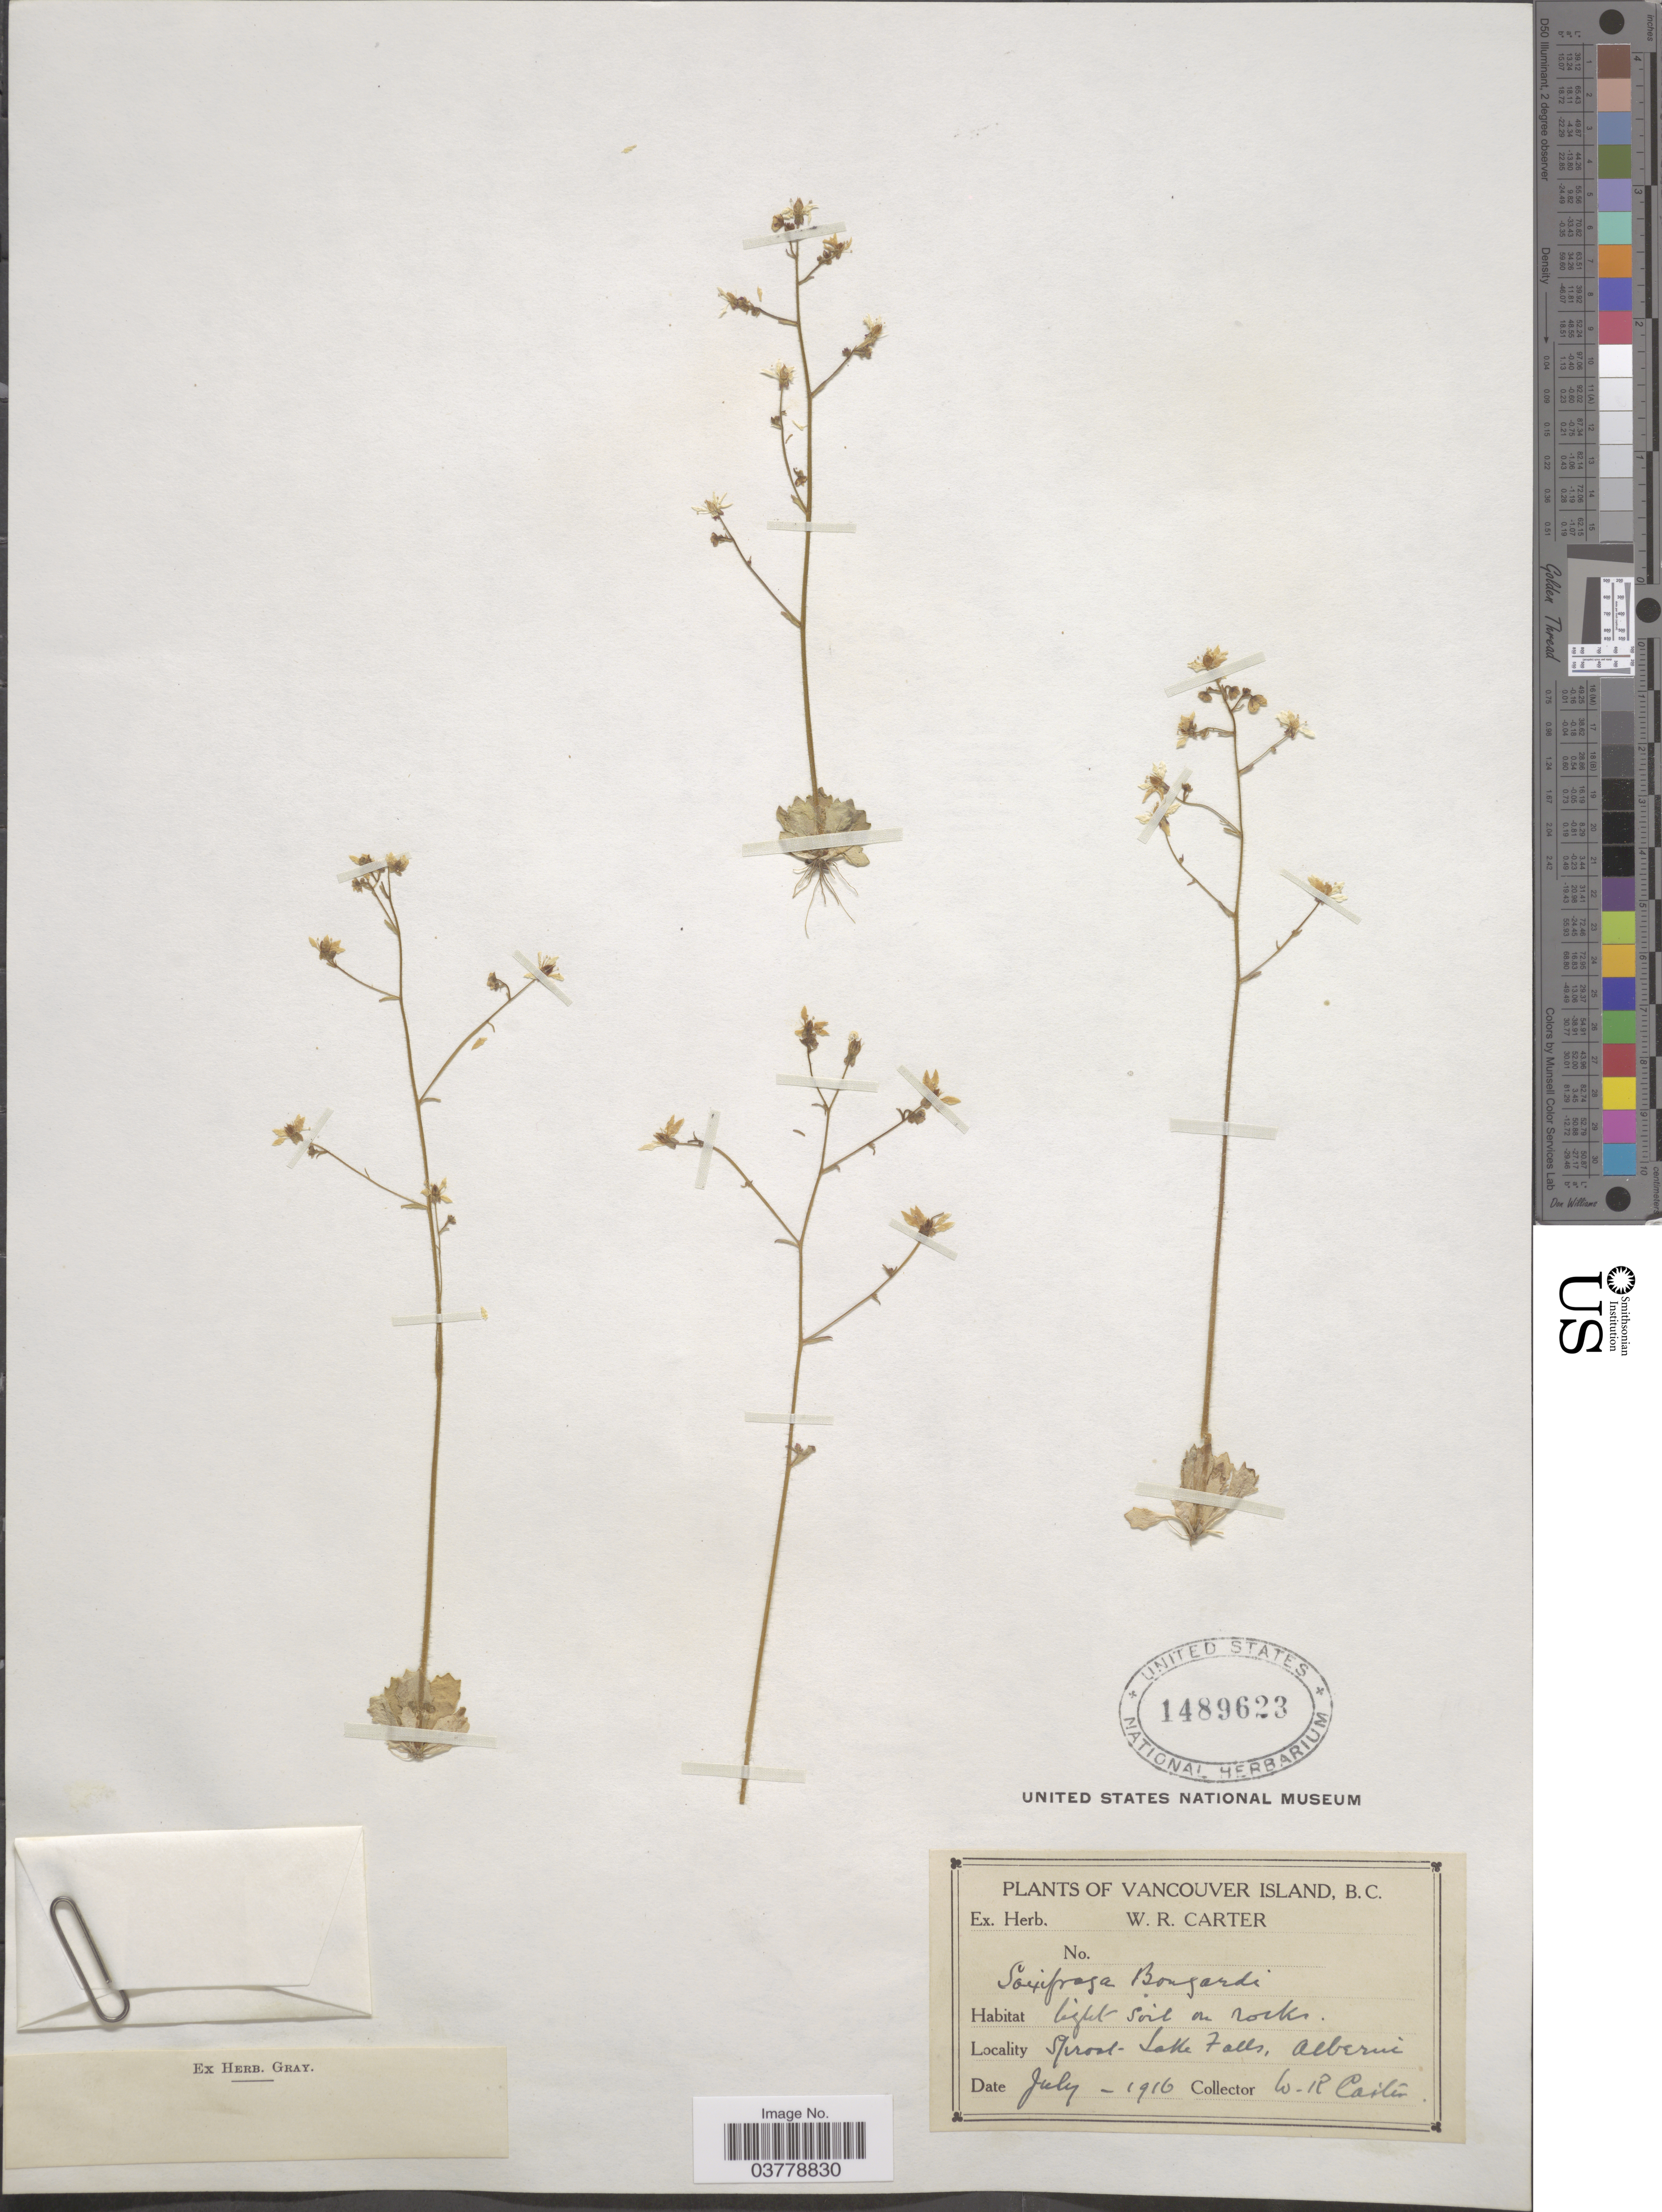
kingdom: Plantae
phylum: Tracheophyta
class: Magnoliopsida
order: Saxifragales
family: Saxifragaceae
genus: Micranthes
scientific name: Micranthes ferruginea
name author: (Graham) Brouillet & Gornall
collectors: W. R. Carter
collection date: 1916-07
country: Canada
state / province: British Columbia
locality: Vancouver Island. Sproat Lake Falls, Alberni.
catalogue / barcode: US 1489623